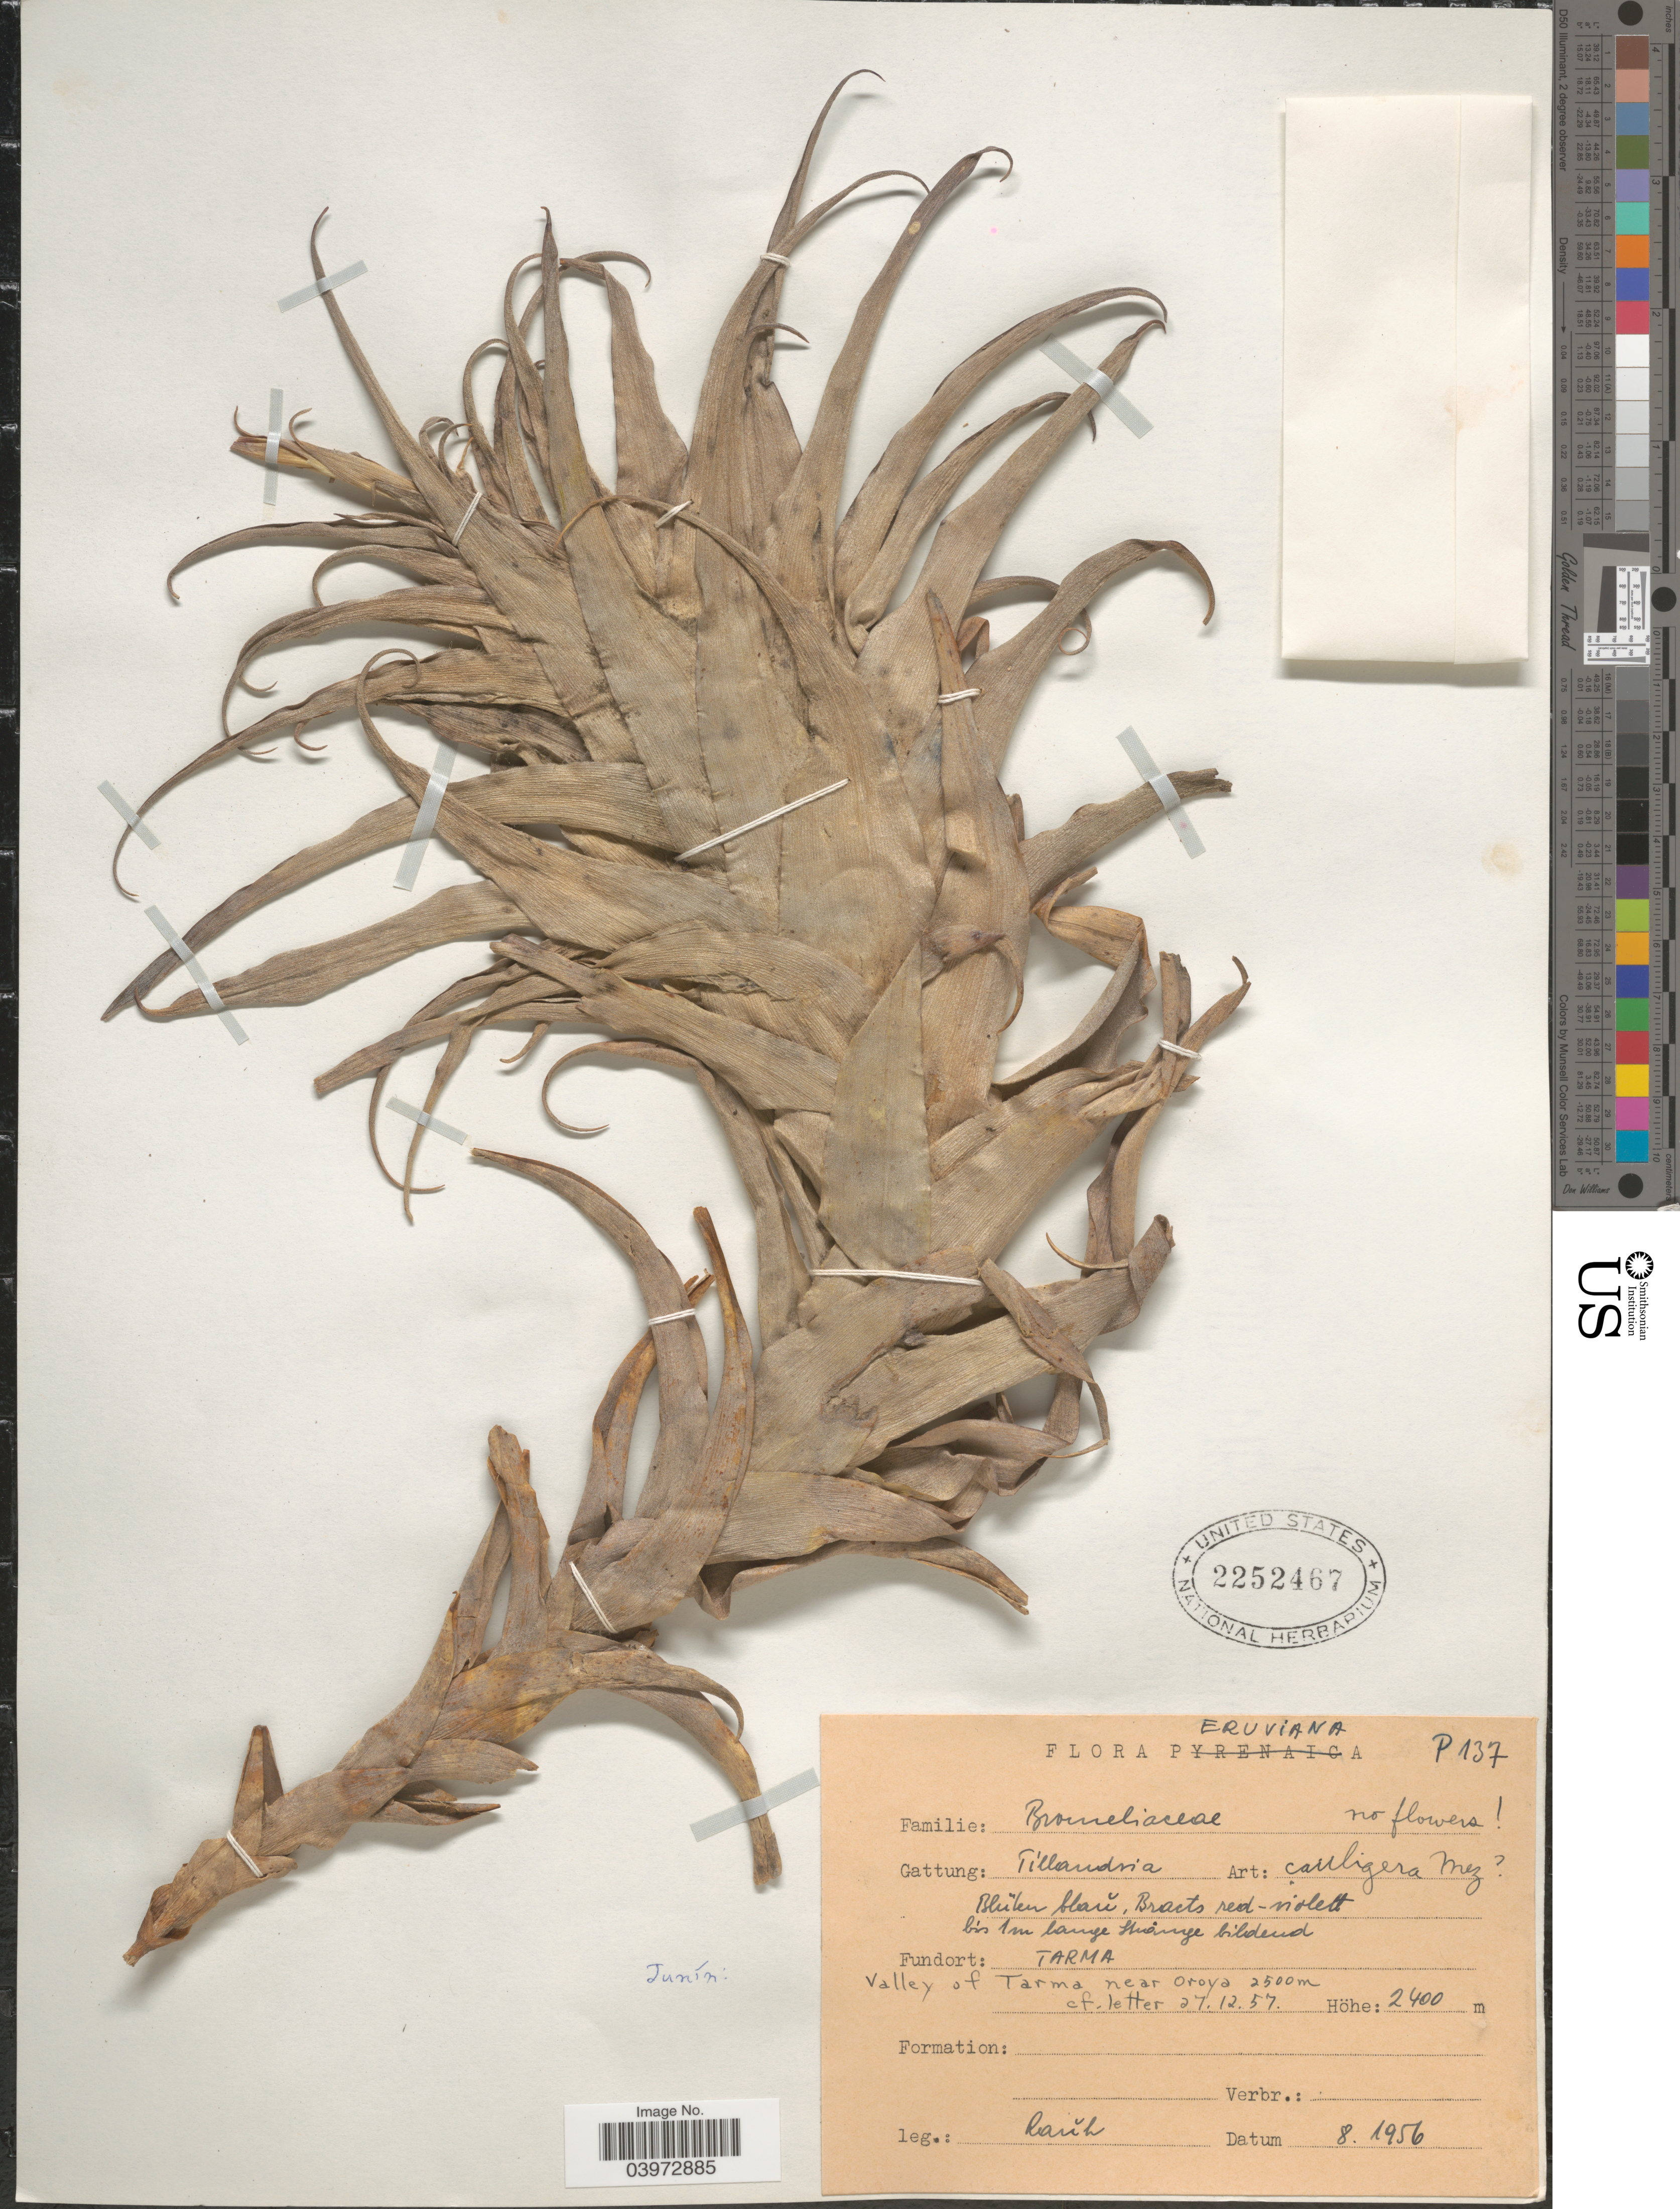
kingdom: Plantae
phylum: Tracheophyta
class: Liliopsida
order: Poales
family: Bromeliaceae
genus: Tillandsia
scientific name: Tillandsia cauligera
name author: Mez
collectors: -. Rauh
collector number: P137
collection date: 1956-08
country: Peru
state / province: Junín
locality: Valley of Tarma near Oroya.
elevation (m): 2400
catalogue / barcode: US 2252467